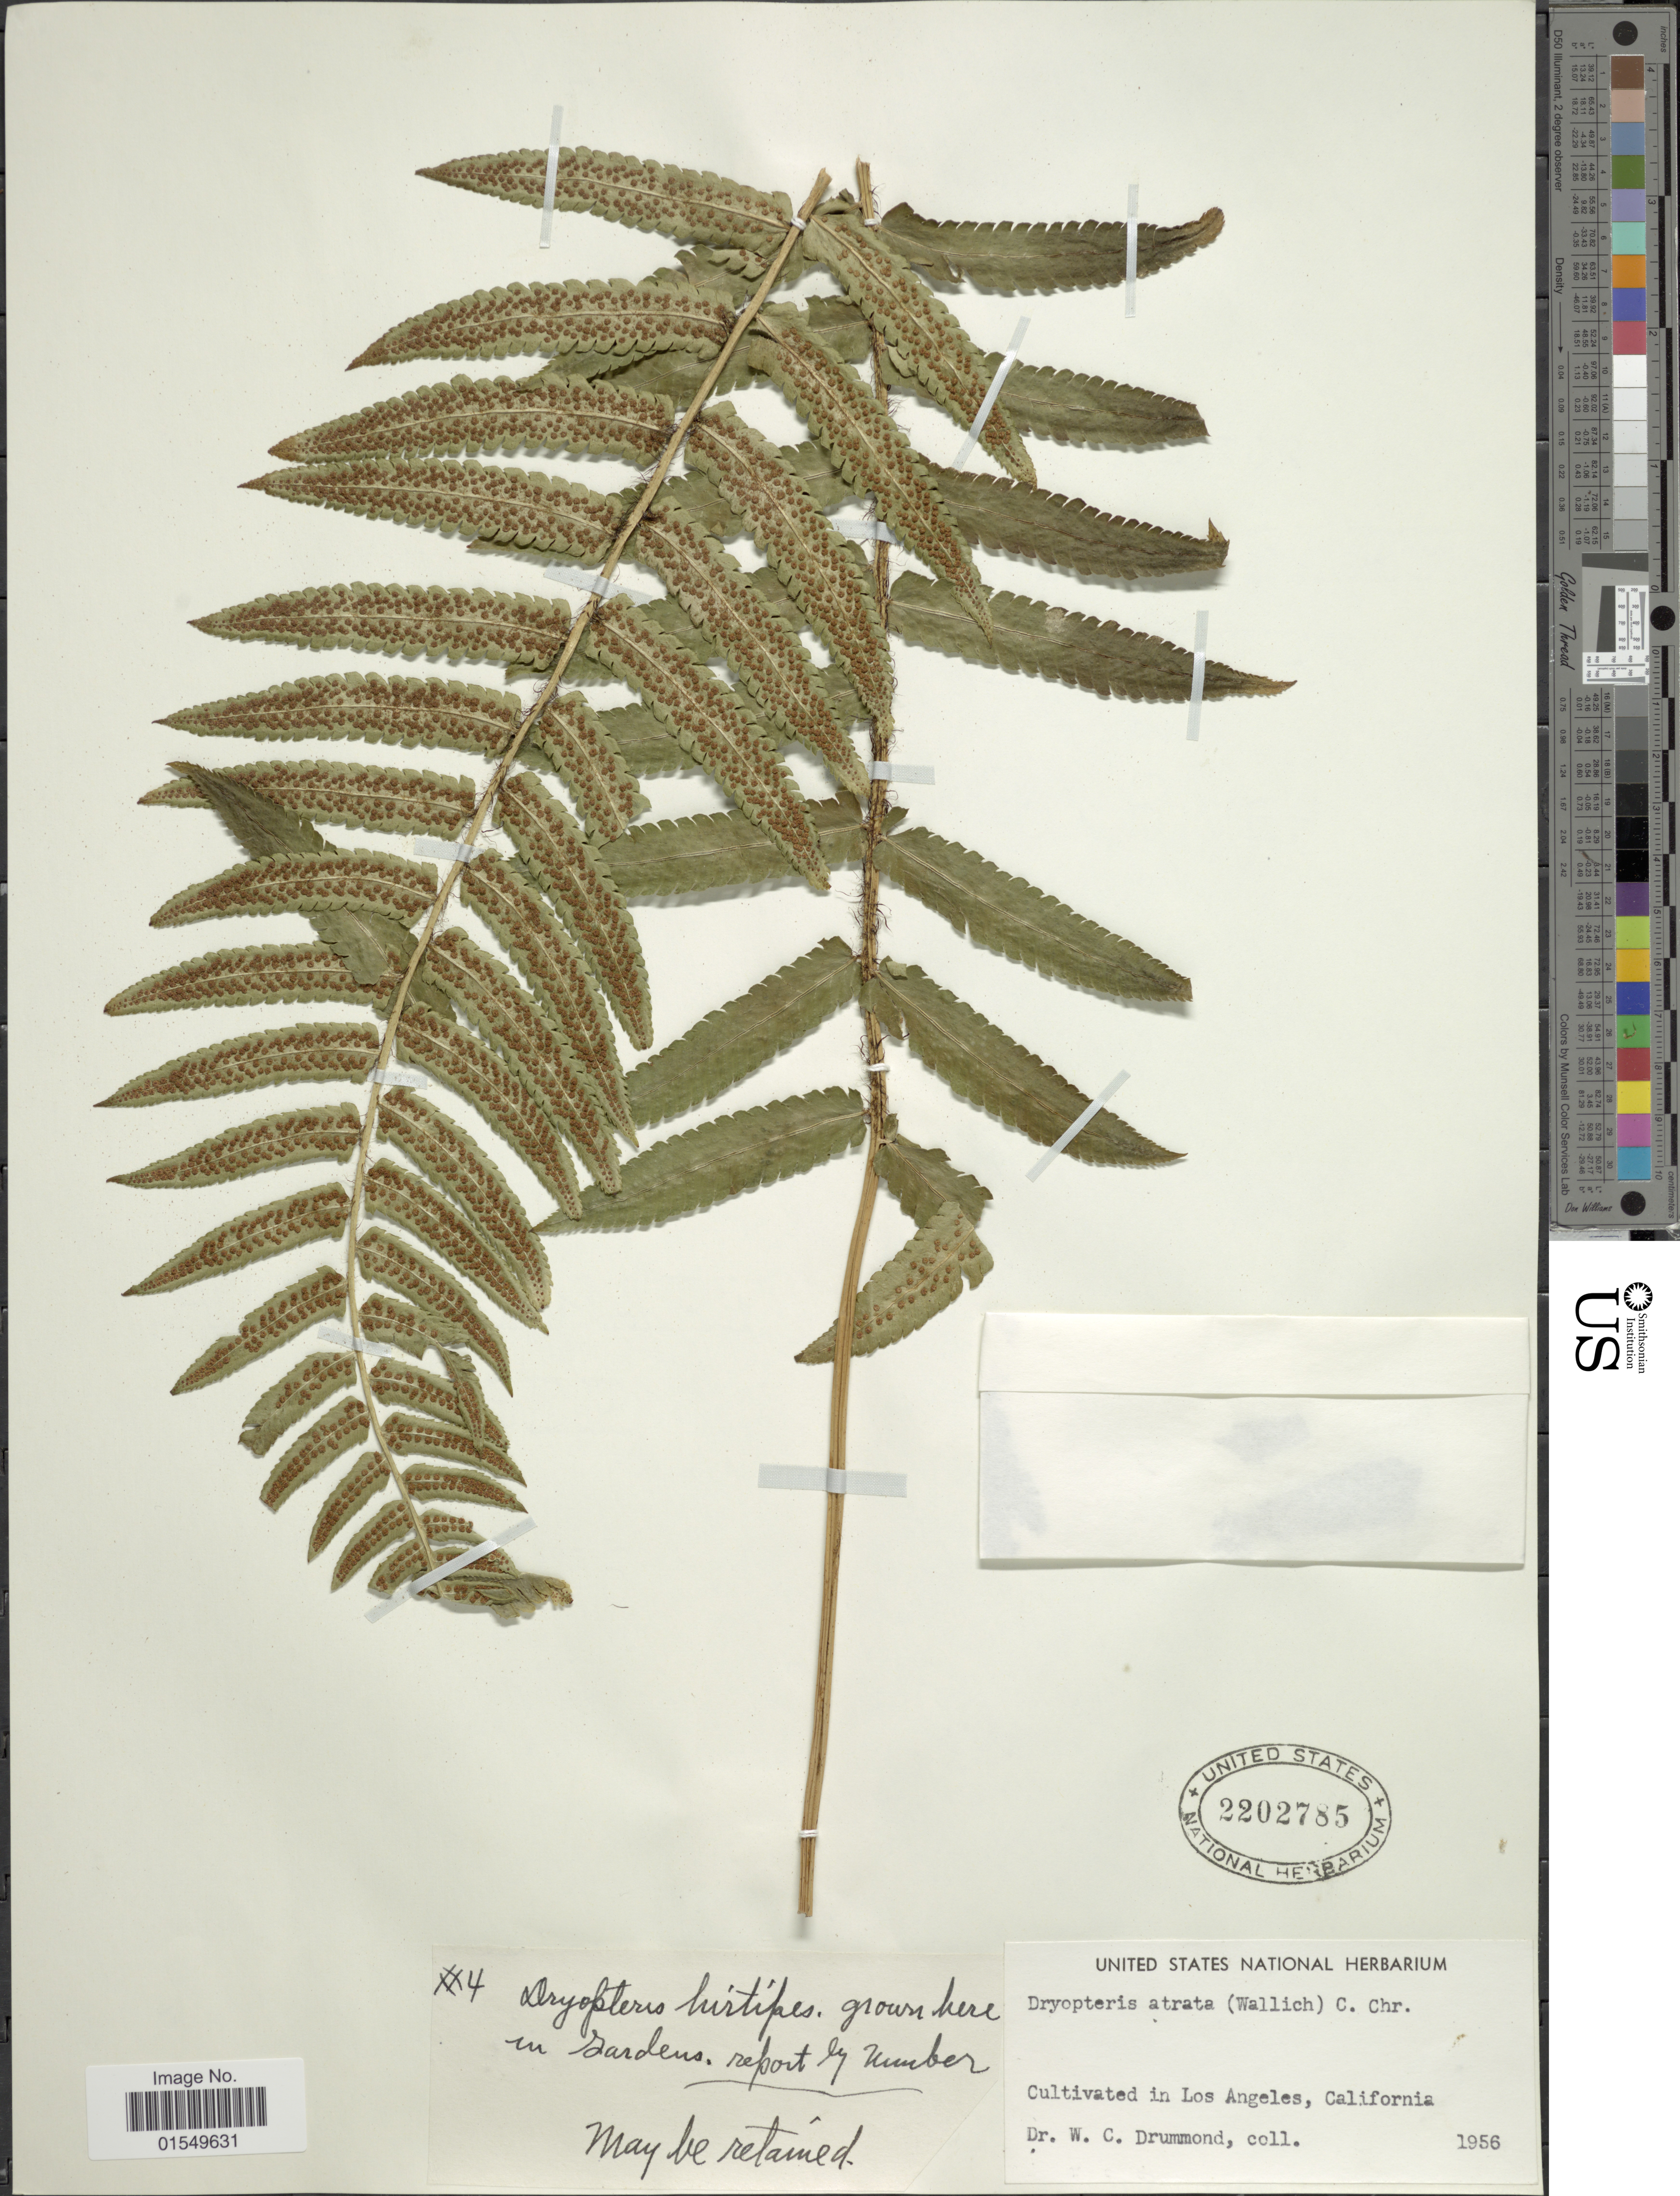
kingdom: Plantae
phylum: Tracheophyta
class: Polypodiopsida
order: Polypodiales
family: Dryopteridaceae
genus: Dryopteris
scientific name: Dryopteris atrata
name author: (Wall. ex Kunze) Ching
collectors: W. Drummond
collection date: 1956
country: United States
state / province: California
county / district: Los Angeles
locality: Los Angeles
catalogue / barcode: US 2202785